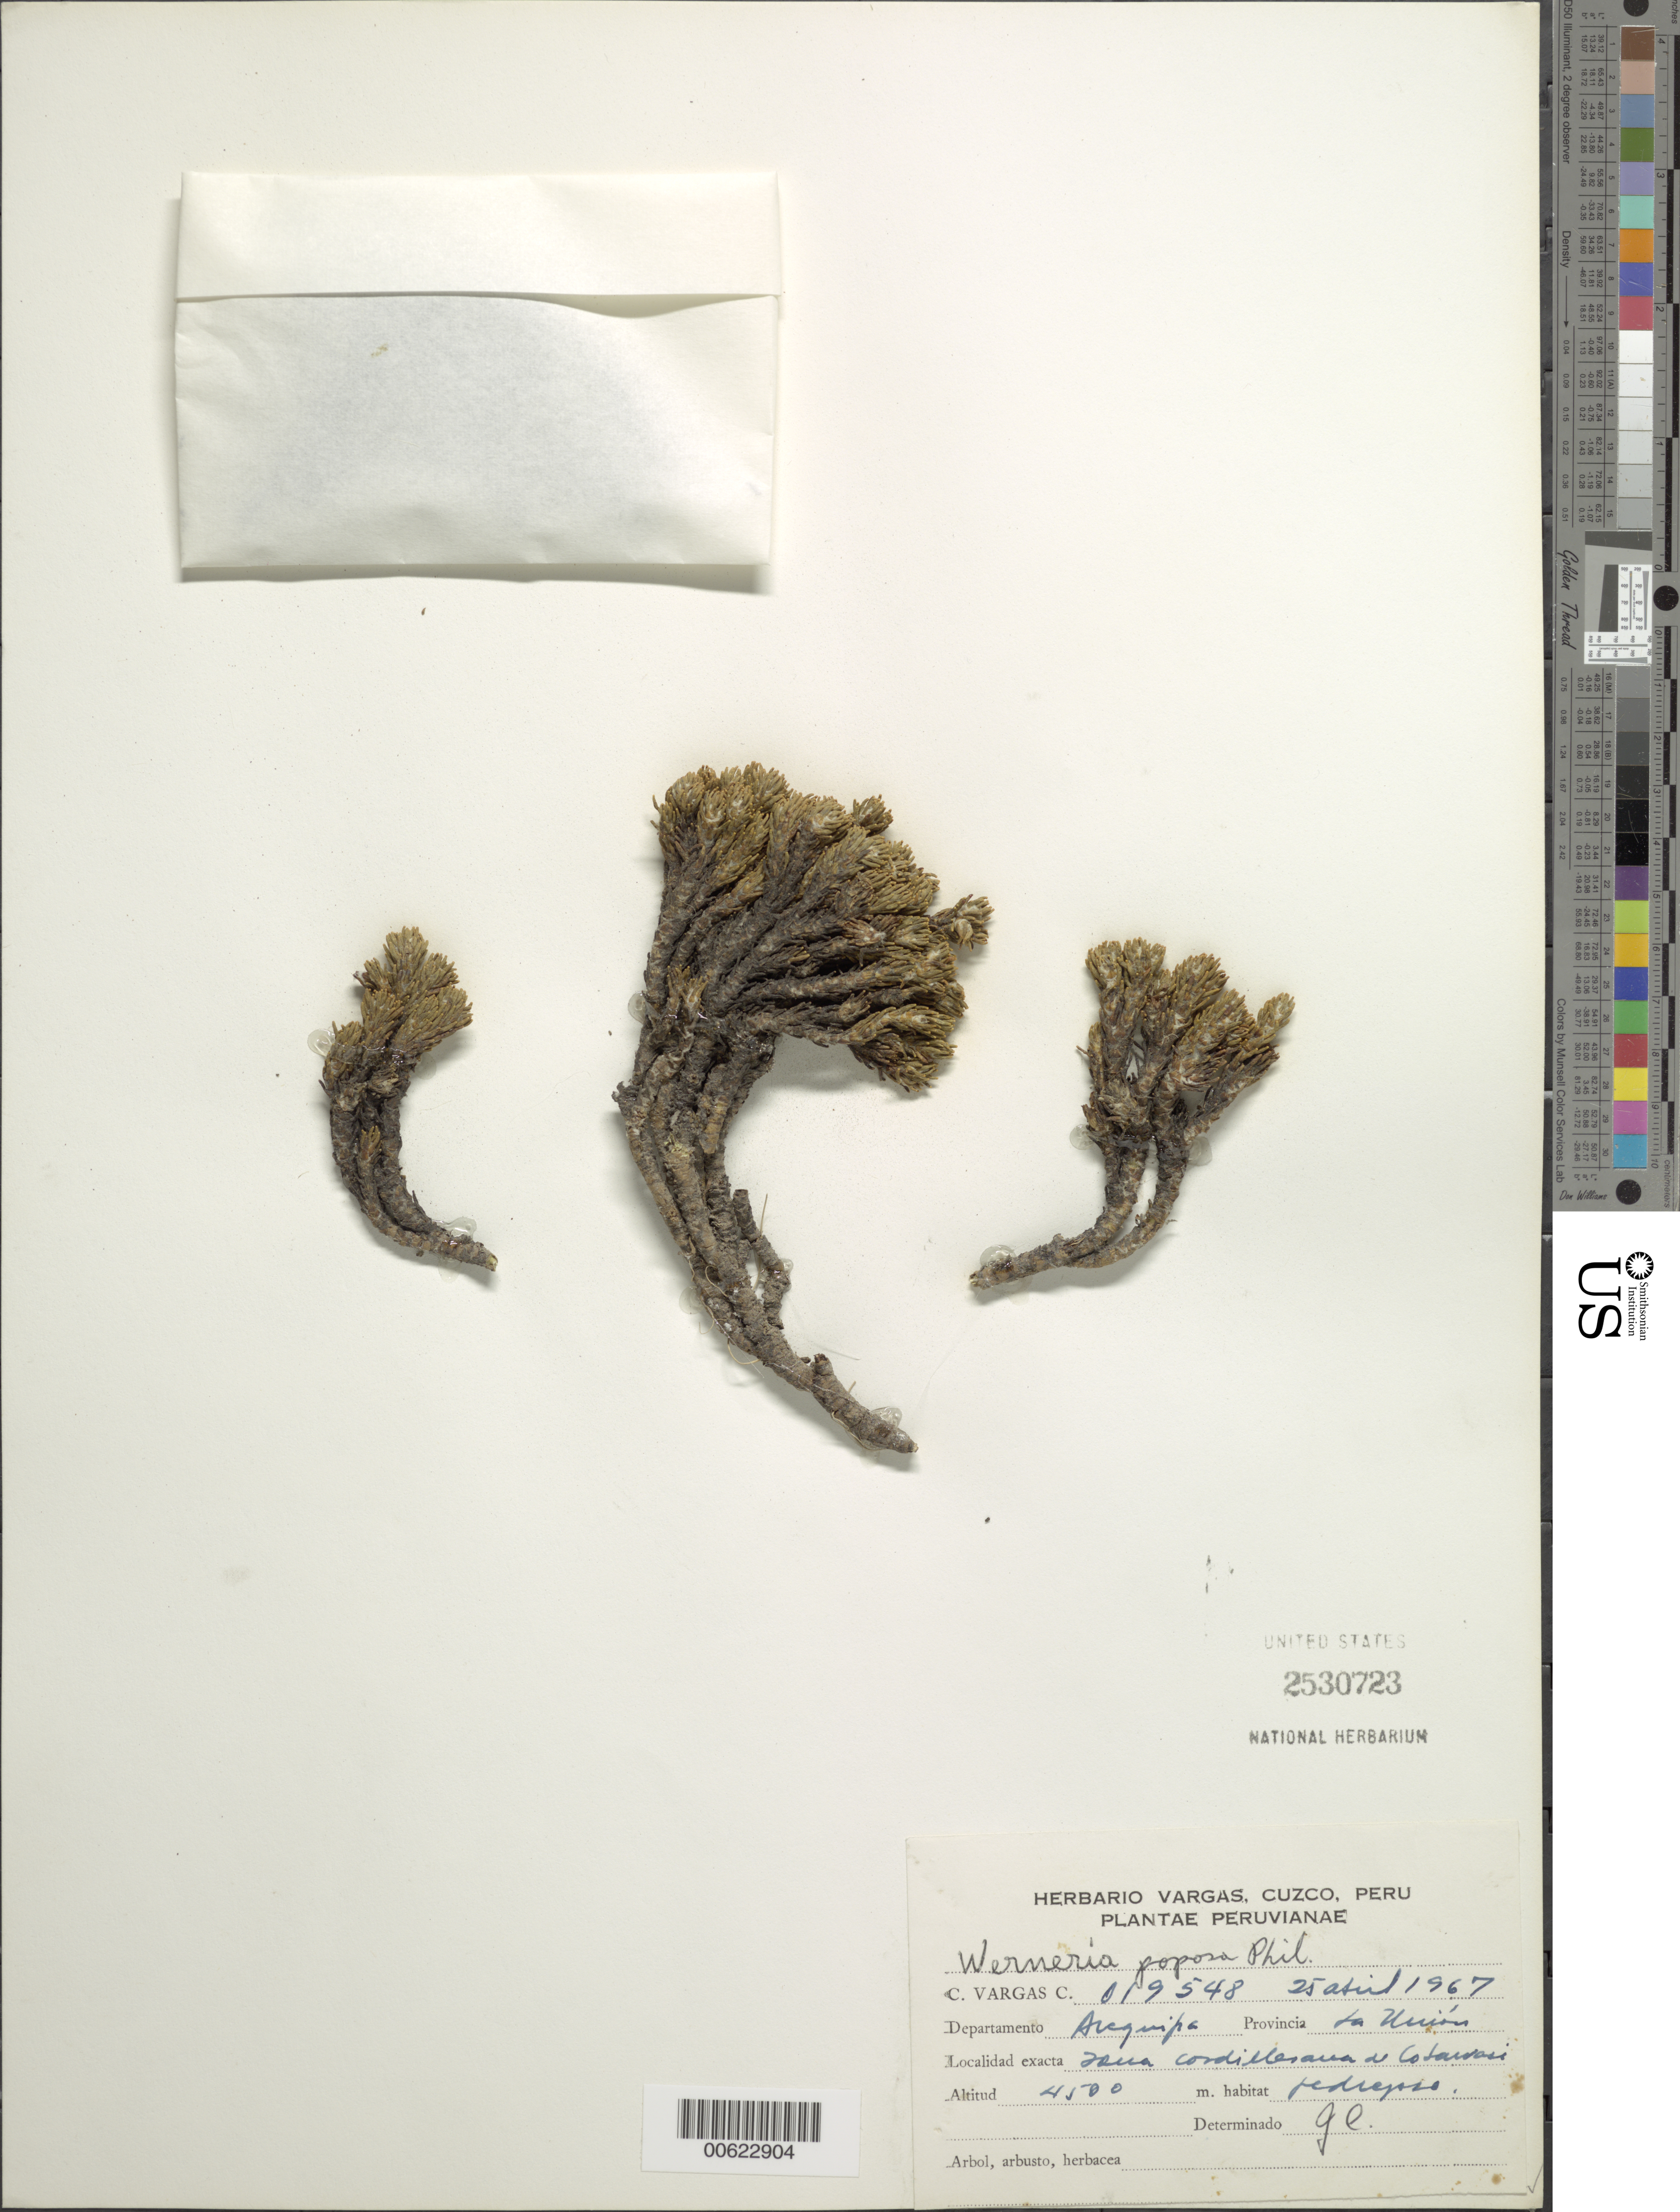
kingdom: Plantae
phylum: Tracheophyta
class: Magnoliopsida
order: Asterales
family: Asteraceae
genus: Xenophyllum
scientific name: Xenophyllum poposum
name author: (Phil.) V.A. Funk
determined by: Funk, Vicki A., (BOT), Smithsonian Institution - National Museum of Natural History (UNITED STATES)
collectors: E. Asplund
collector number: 19548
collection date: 1967-04-25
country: Peru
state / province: Arequipa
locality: La Unión, Cotarvasi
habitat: Zona cordillerana, Pedregosa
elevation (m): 4500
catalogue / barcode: US 2530723